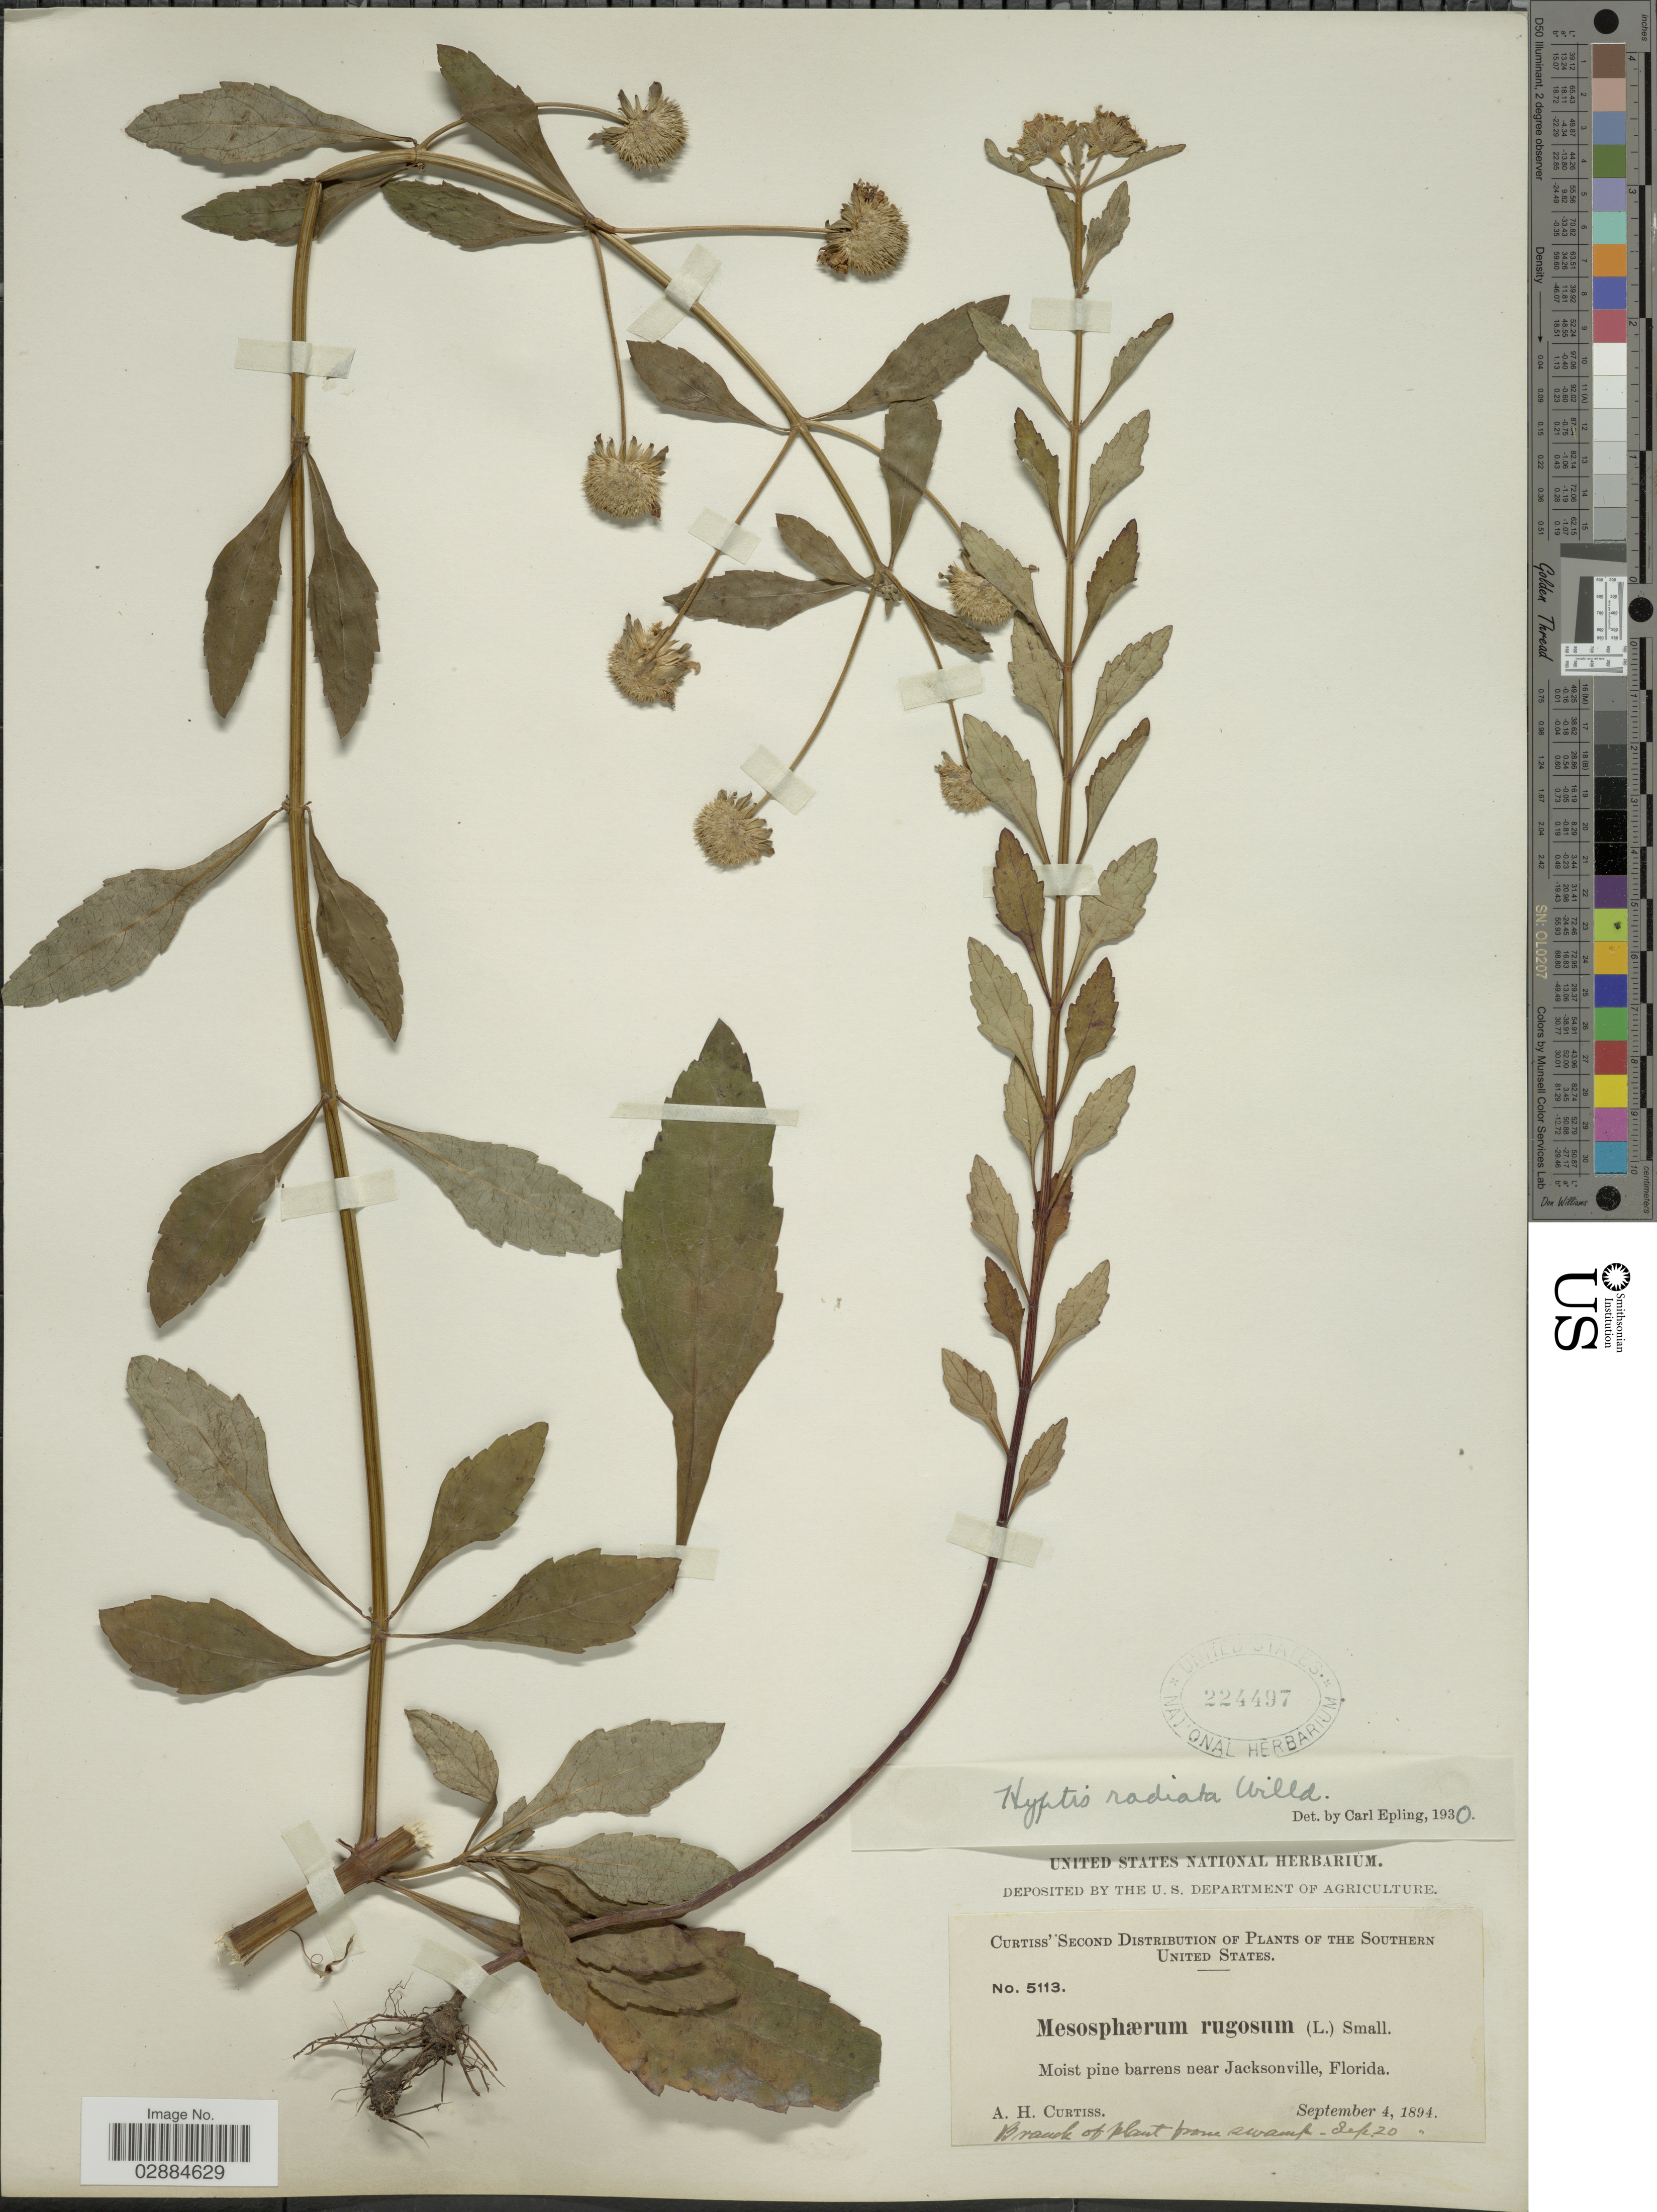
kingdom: Plantae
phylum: Tracheophyta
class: Magnoliopsida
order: Lamiales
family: Lamiaceae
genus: Hyptis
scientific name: Hyptis radiata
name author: Kunth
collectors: A. H. Curtiss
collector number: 5113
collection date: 1894-09-04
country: United States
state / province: Florida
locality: Southern United States, Moist pine barrens near Jacksonville.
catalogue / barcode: US 224497